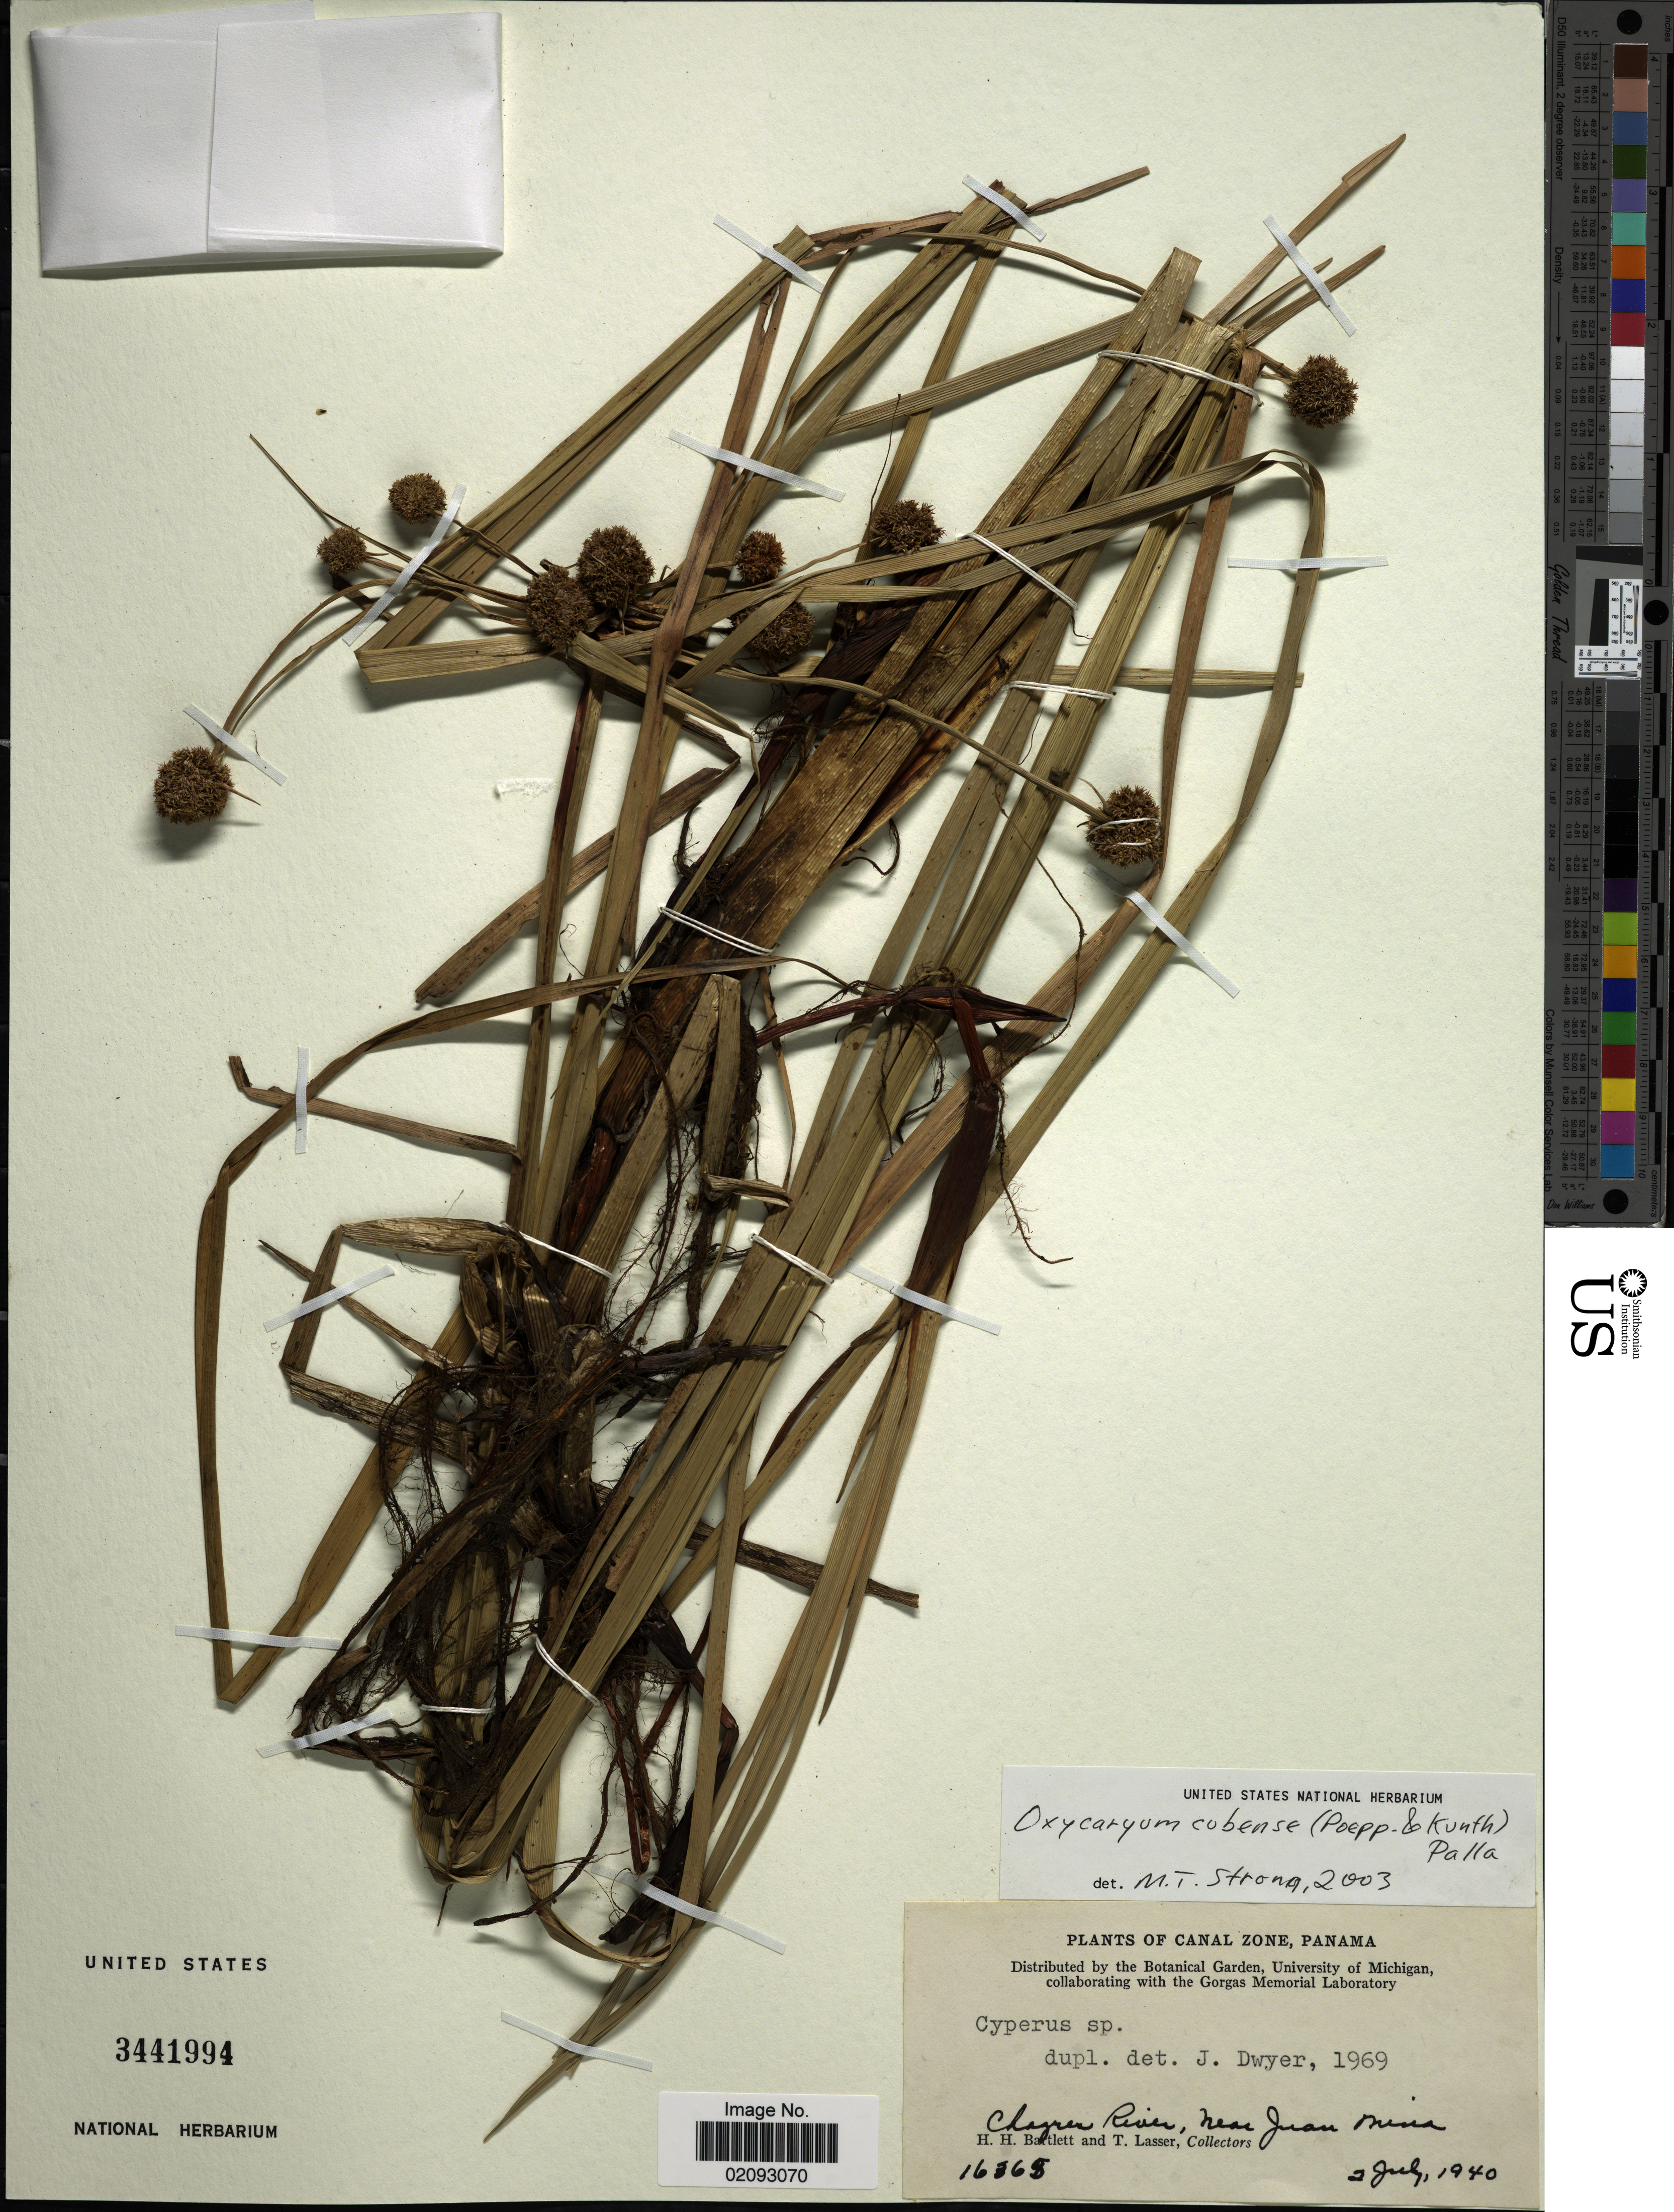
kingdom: Plantae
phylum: Tracheophyta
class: Liliopsida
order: Poales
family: Cyperaceae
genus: Cyperus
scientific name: Cyperus blepharoleptos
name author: Steud.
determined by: Strong, M. T., (US), Smithsonian Institution - National Museum of Natural History (UNITED STATES)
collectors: H. H. Bartlett & T. Lasser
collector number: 16365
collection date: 1940-07-02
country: Panama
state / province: Colón / Panamá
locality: Canal Zone, Chagren River, near JUan Mina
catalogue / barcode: US 3441994